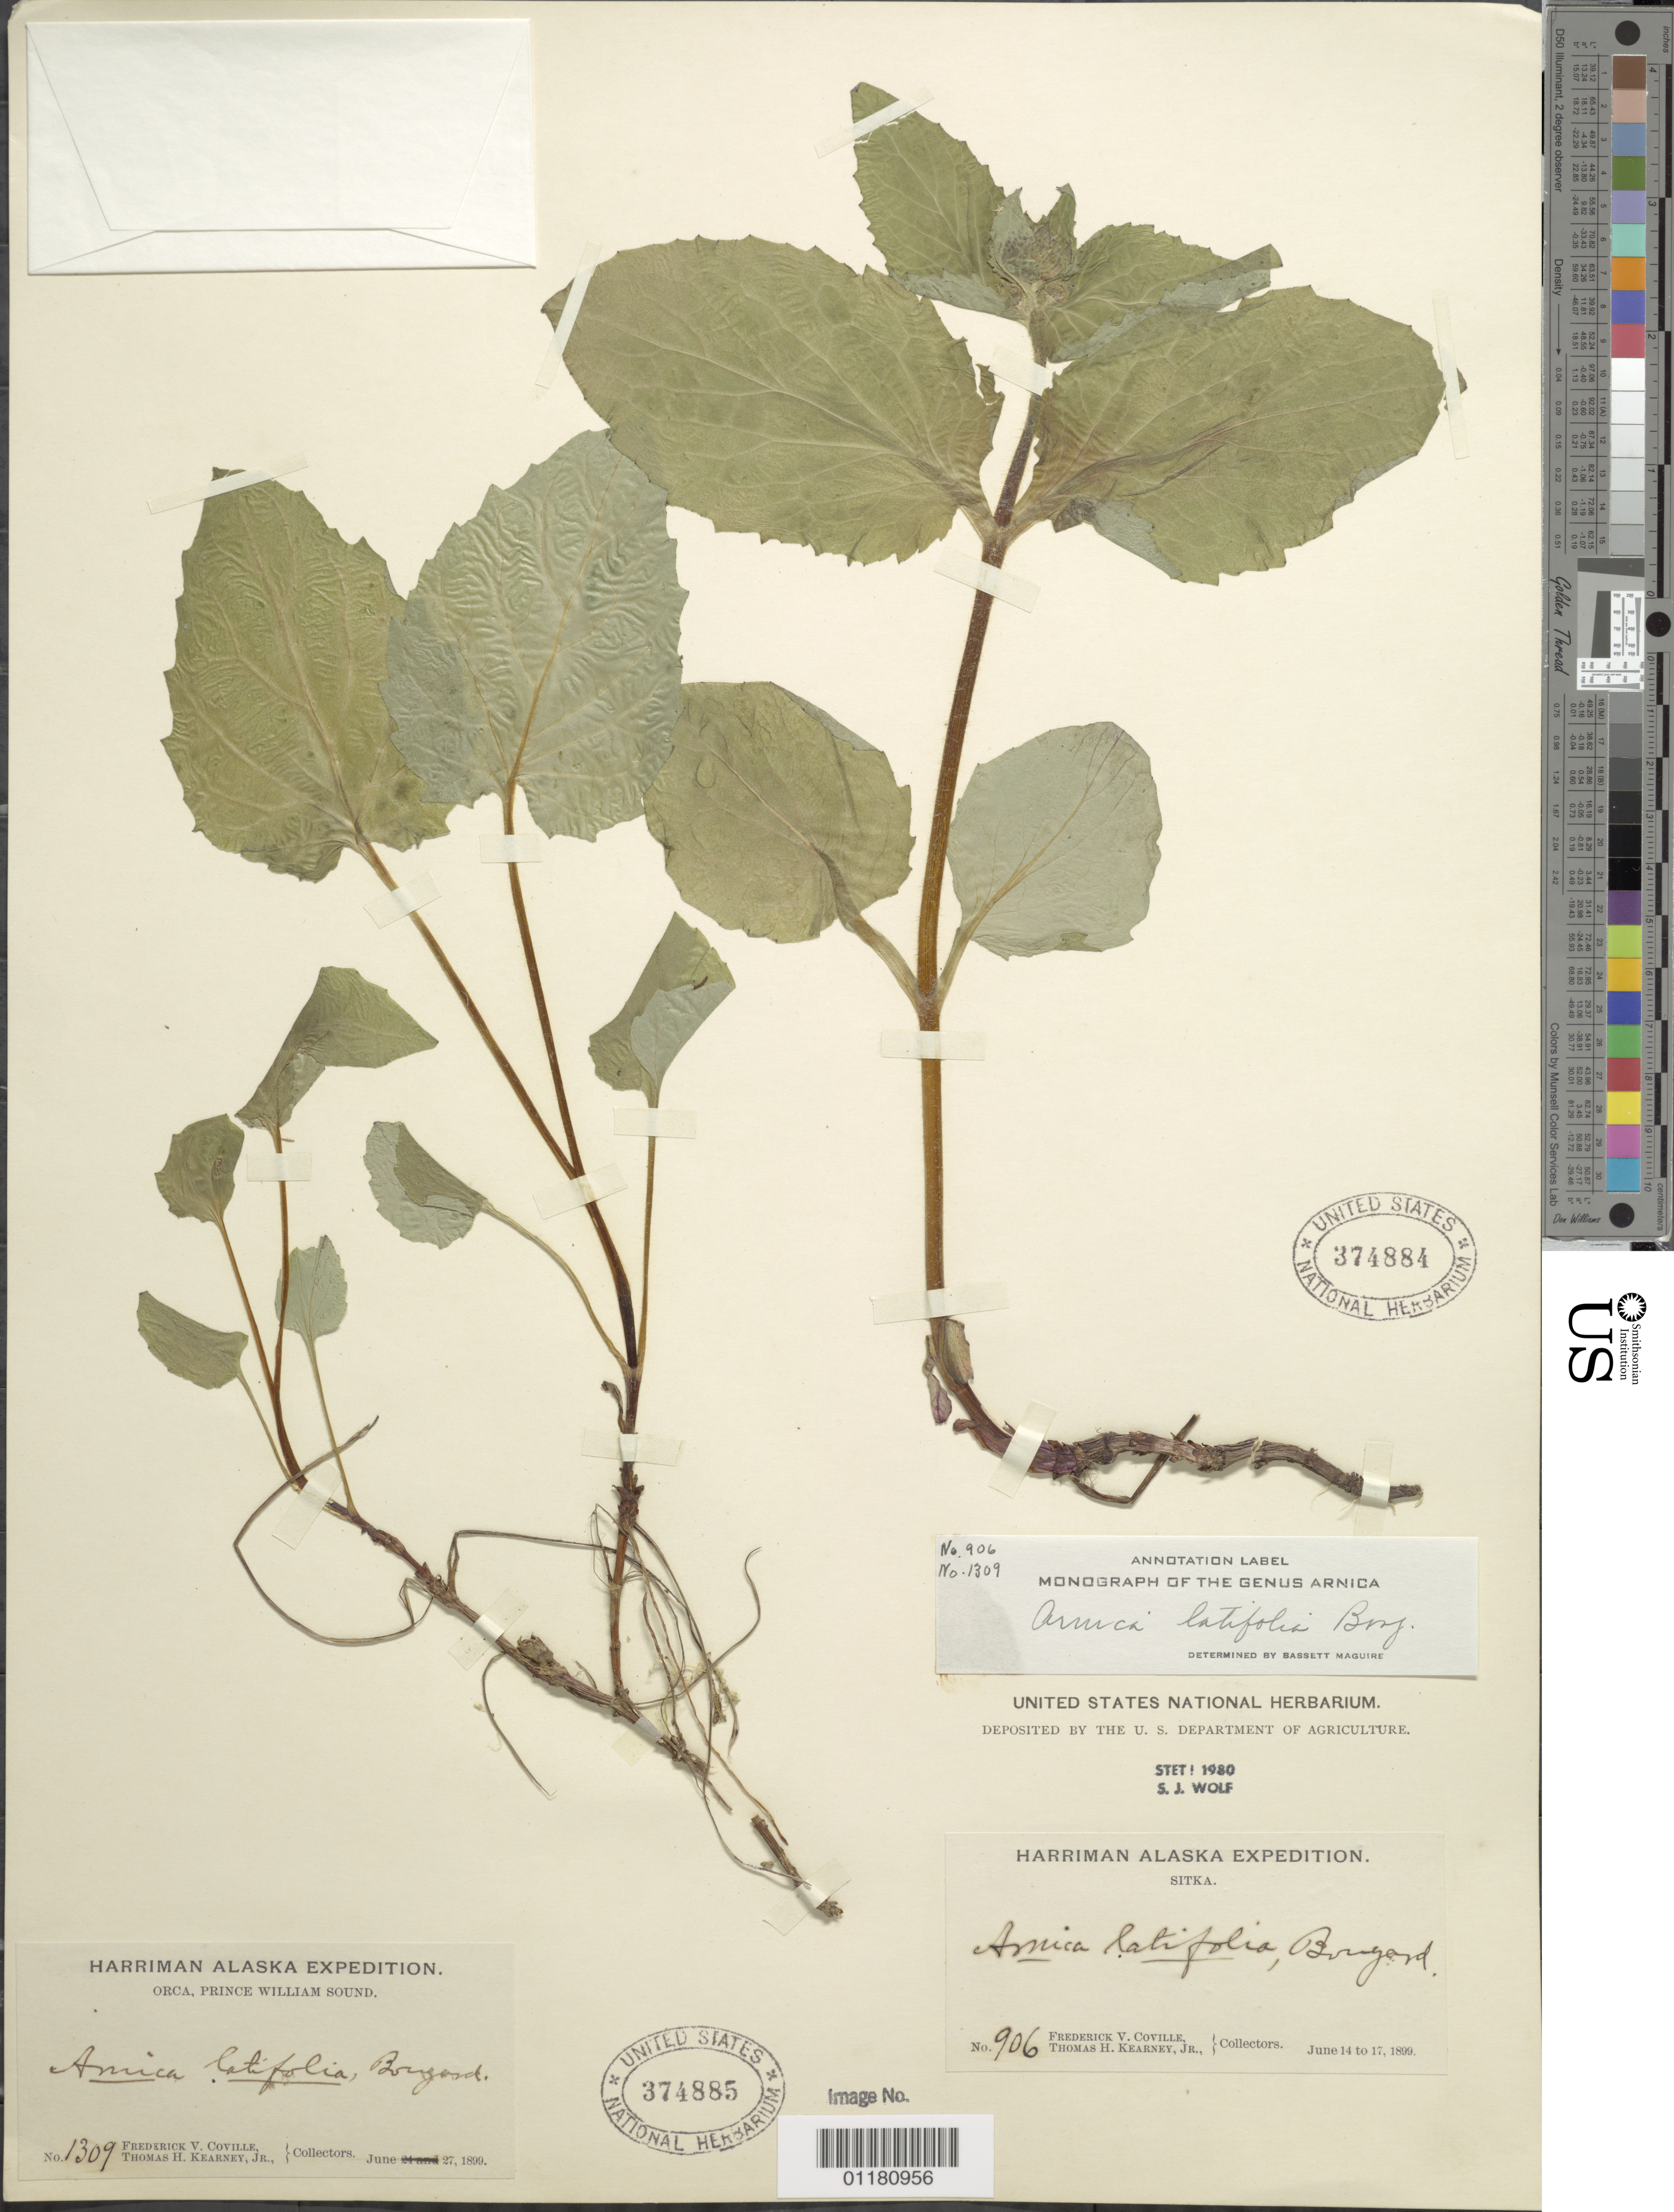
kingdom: Plantae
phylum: Tracheophyta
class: Magnoliopsida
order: Asterales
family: Asteraceae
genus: Arnica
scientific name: Arnica latifolia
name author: Bong.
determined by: Maguire, Bassett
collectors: F. V. Coville & T. H. Kearney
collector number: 906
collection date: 1899-06-14/1899-06-17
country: United States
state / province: Alaska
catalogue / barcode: US 374884